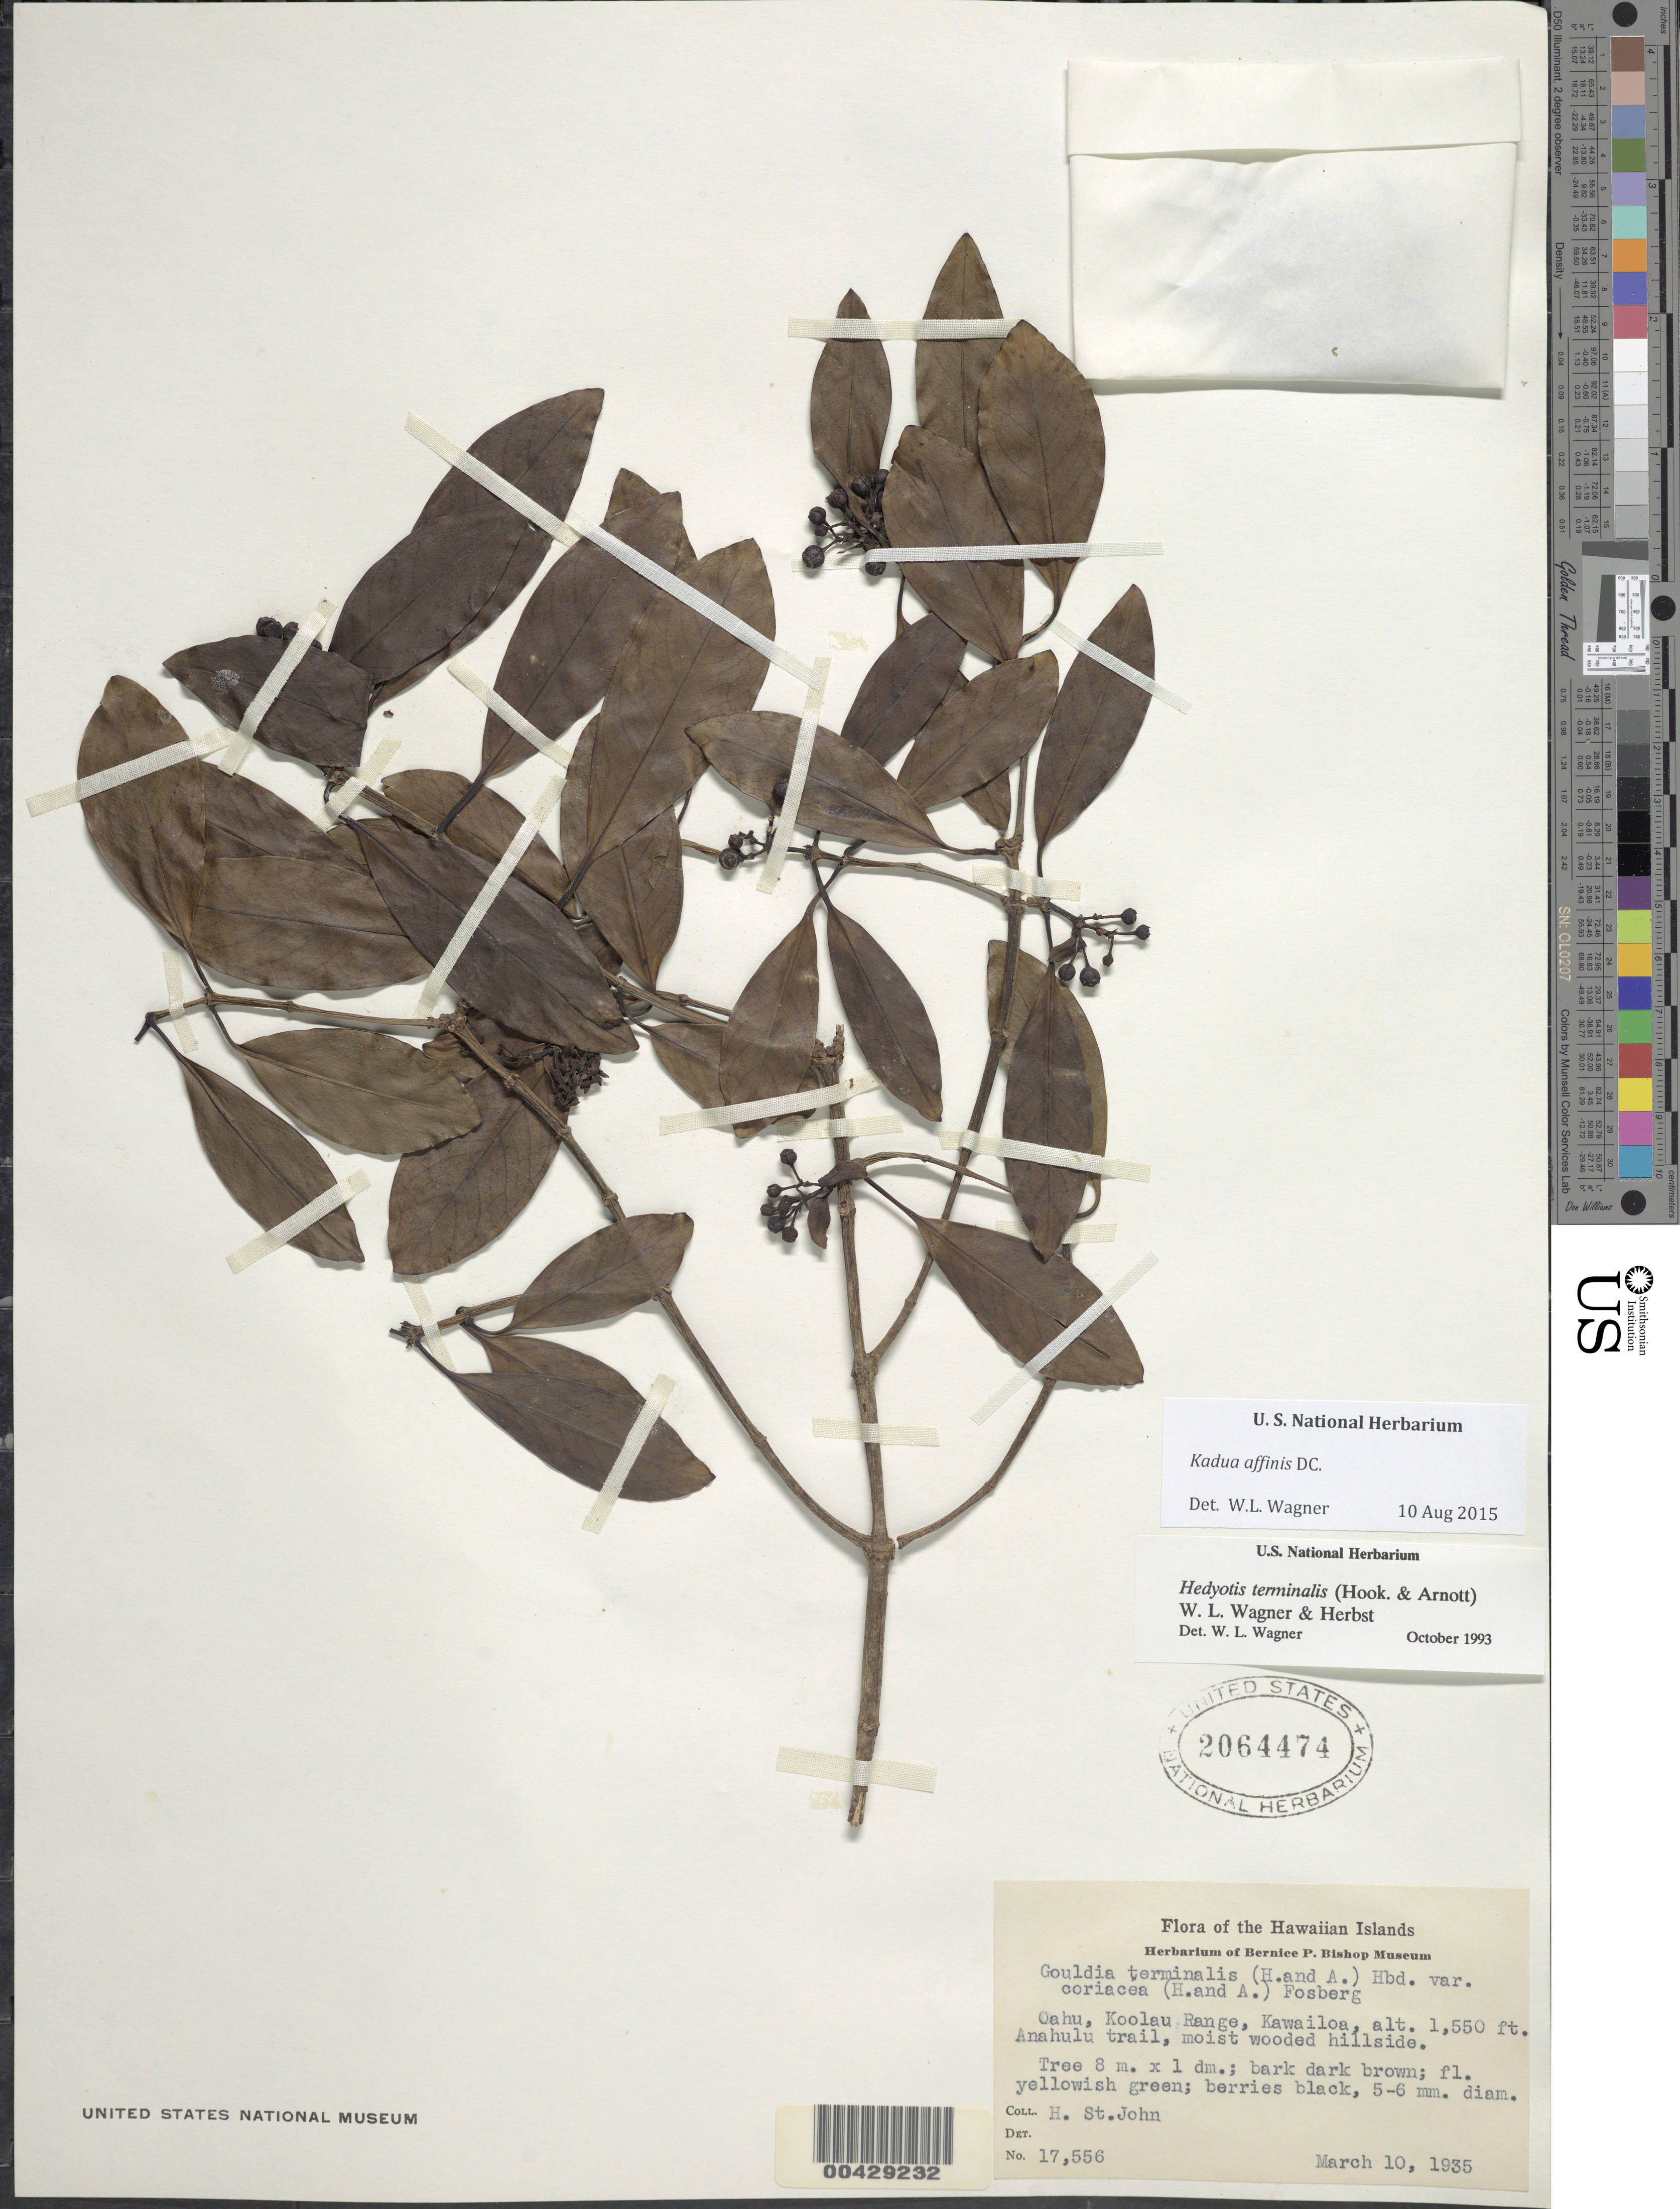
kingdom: Plantae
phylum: Tracheophyta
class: Magnoliopsida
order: Gentianales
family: Rubiaceae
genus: Kadua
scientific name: Kadua affinis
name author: DC.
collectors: H. St. John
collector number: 17556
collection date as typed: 10 Mar 1935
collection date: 1935-03-10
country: United States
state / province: Hawaii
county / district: Honolulu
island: Oahu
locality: Koolau Range, Kawailoa, Anahulu trail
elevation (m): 472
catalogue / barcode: US 2064474